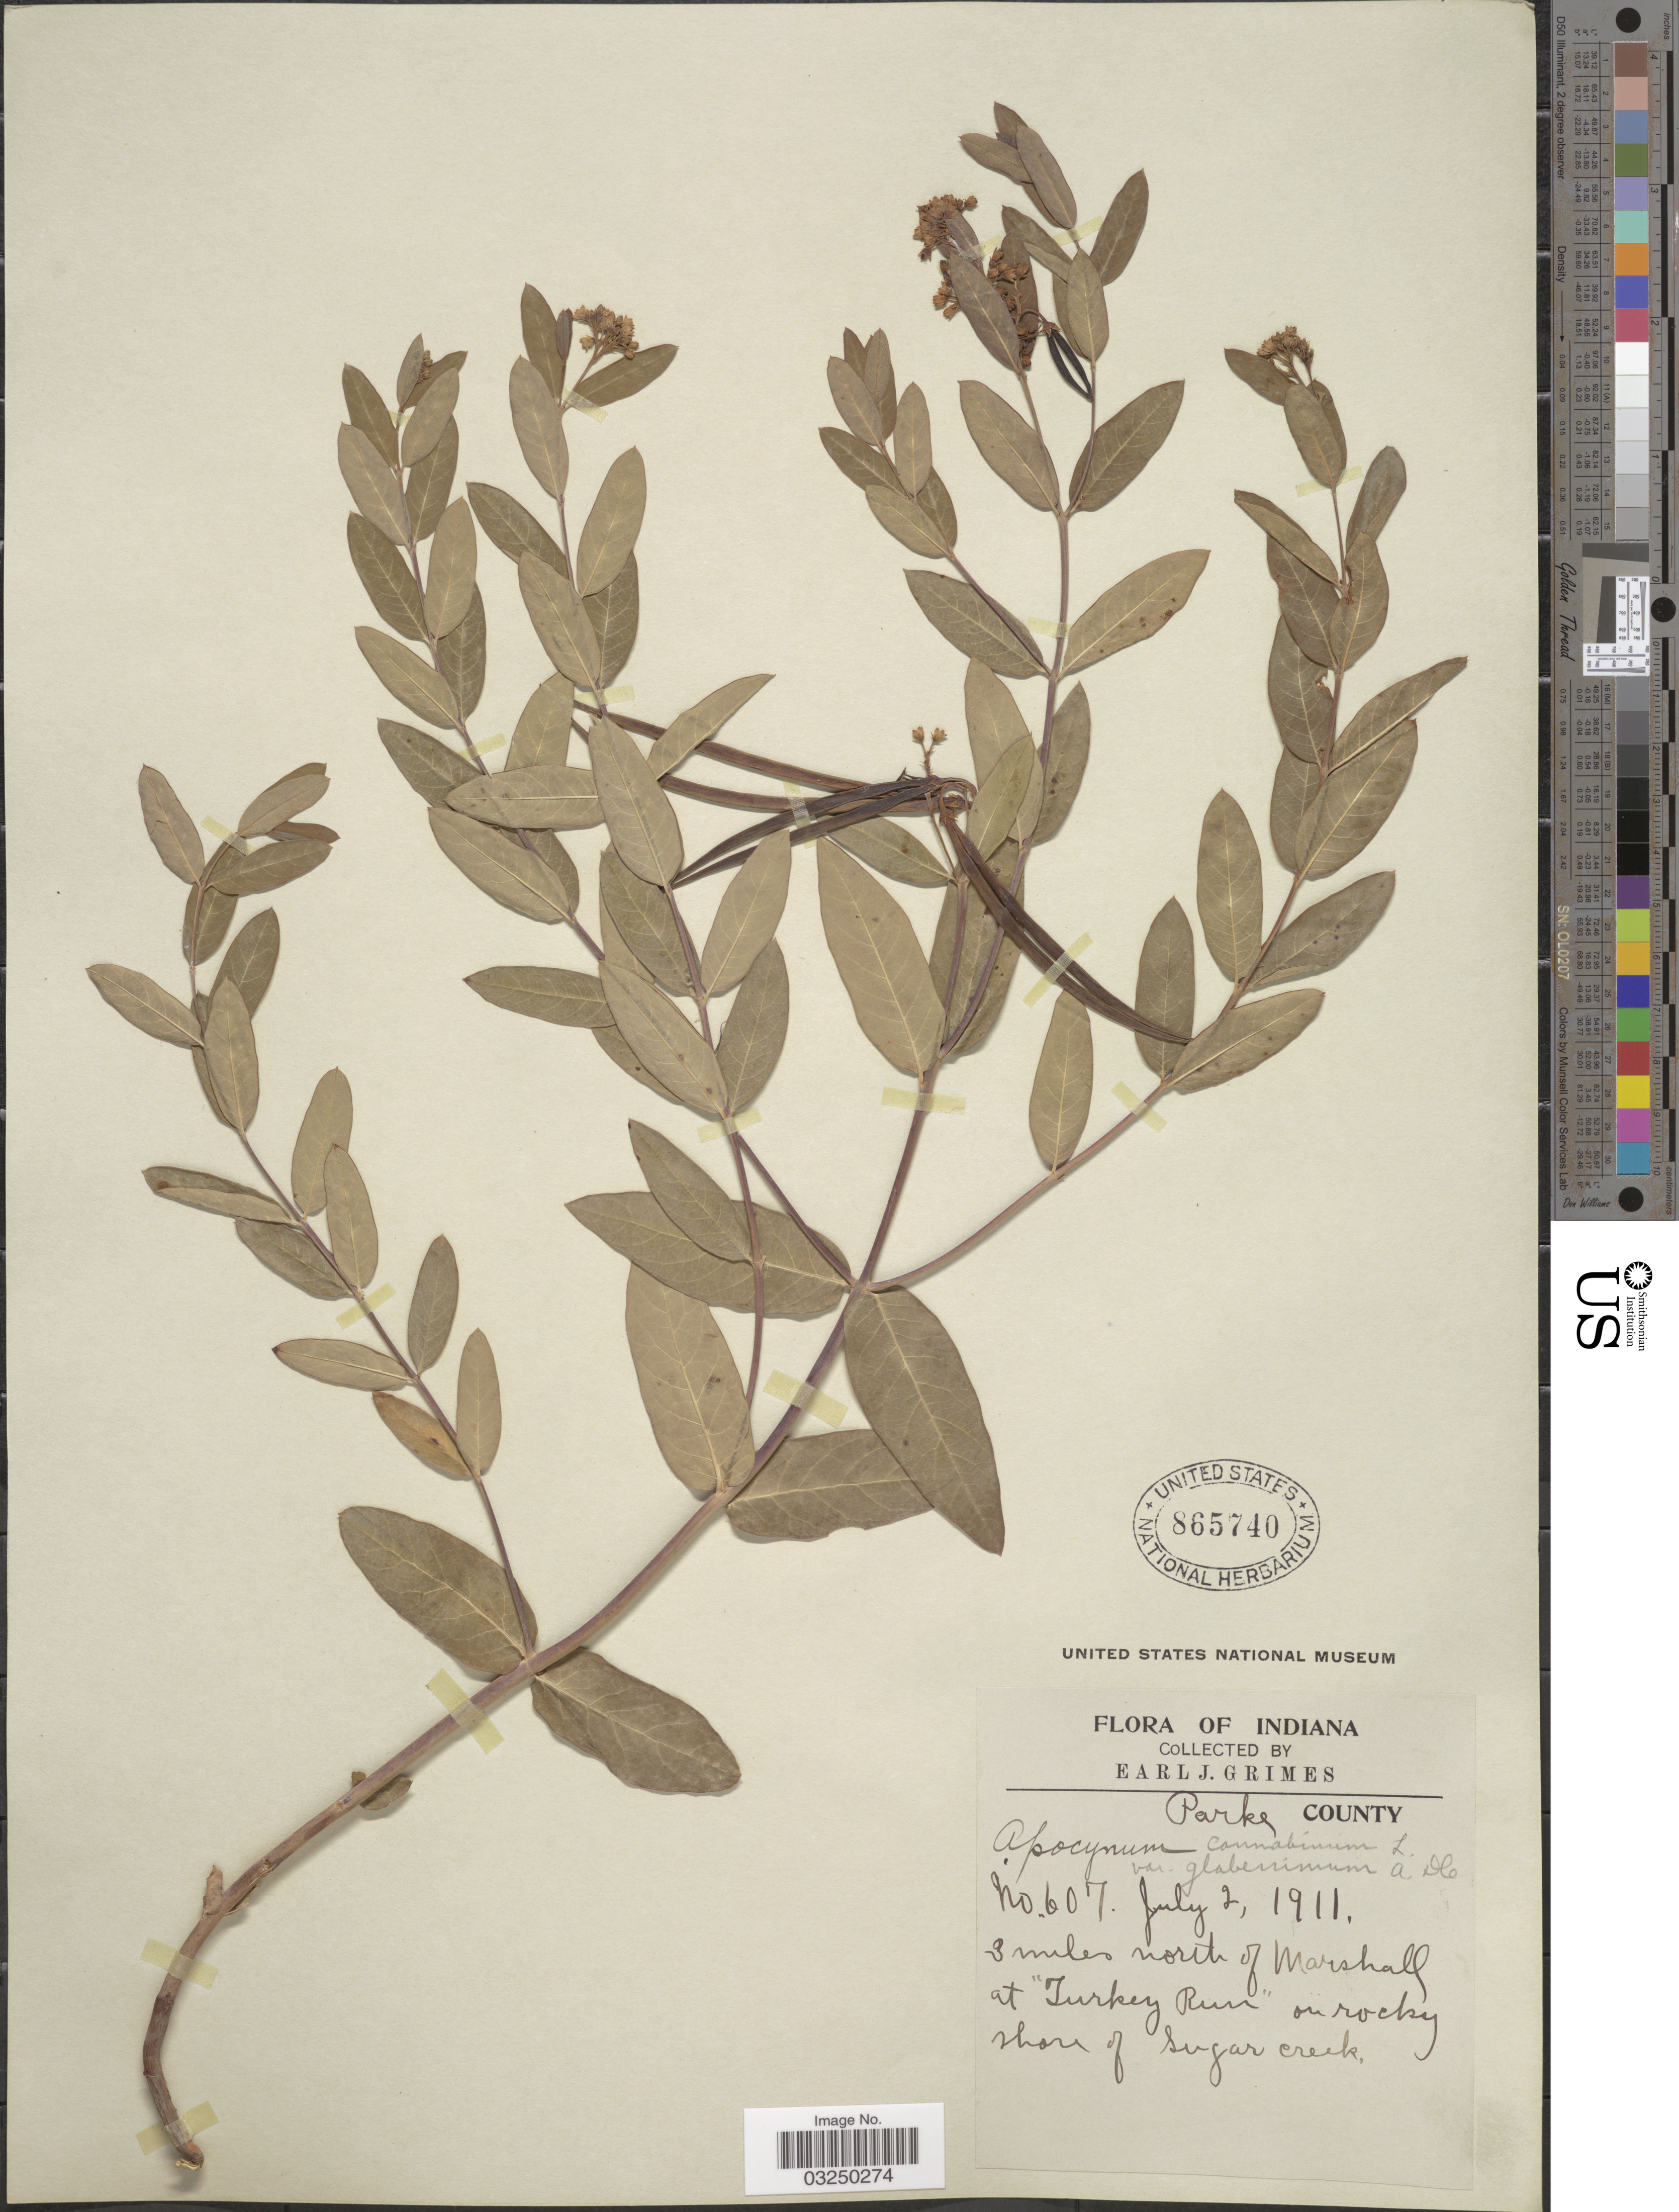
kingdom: Plantae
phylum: Tracheophyta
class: Magnoliopsida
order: Gentianales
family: Apocynaceae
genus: Apocynum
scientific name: Apocynum sp.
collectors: E. J. Grimes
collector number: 607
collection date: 1911-07-02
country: United States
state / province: Indiana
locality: Parke County, 3 miles north of Marshall at "Turkey Run" on rocky shore of Sugar creek.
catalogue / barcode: US 865740